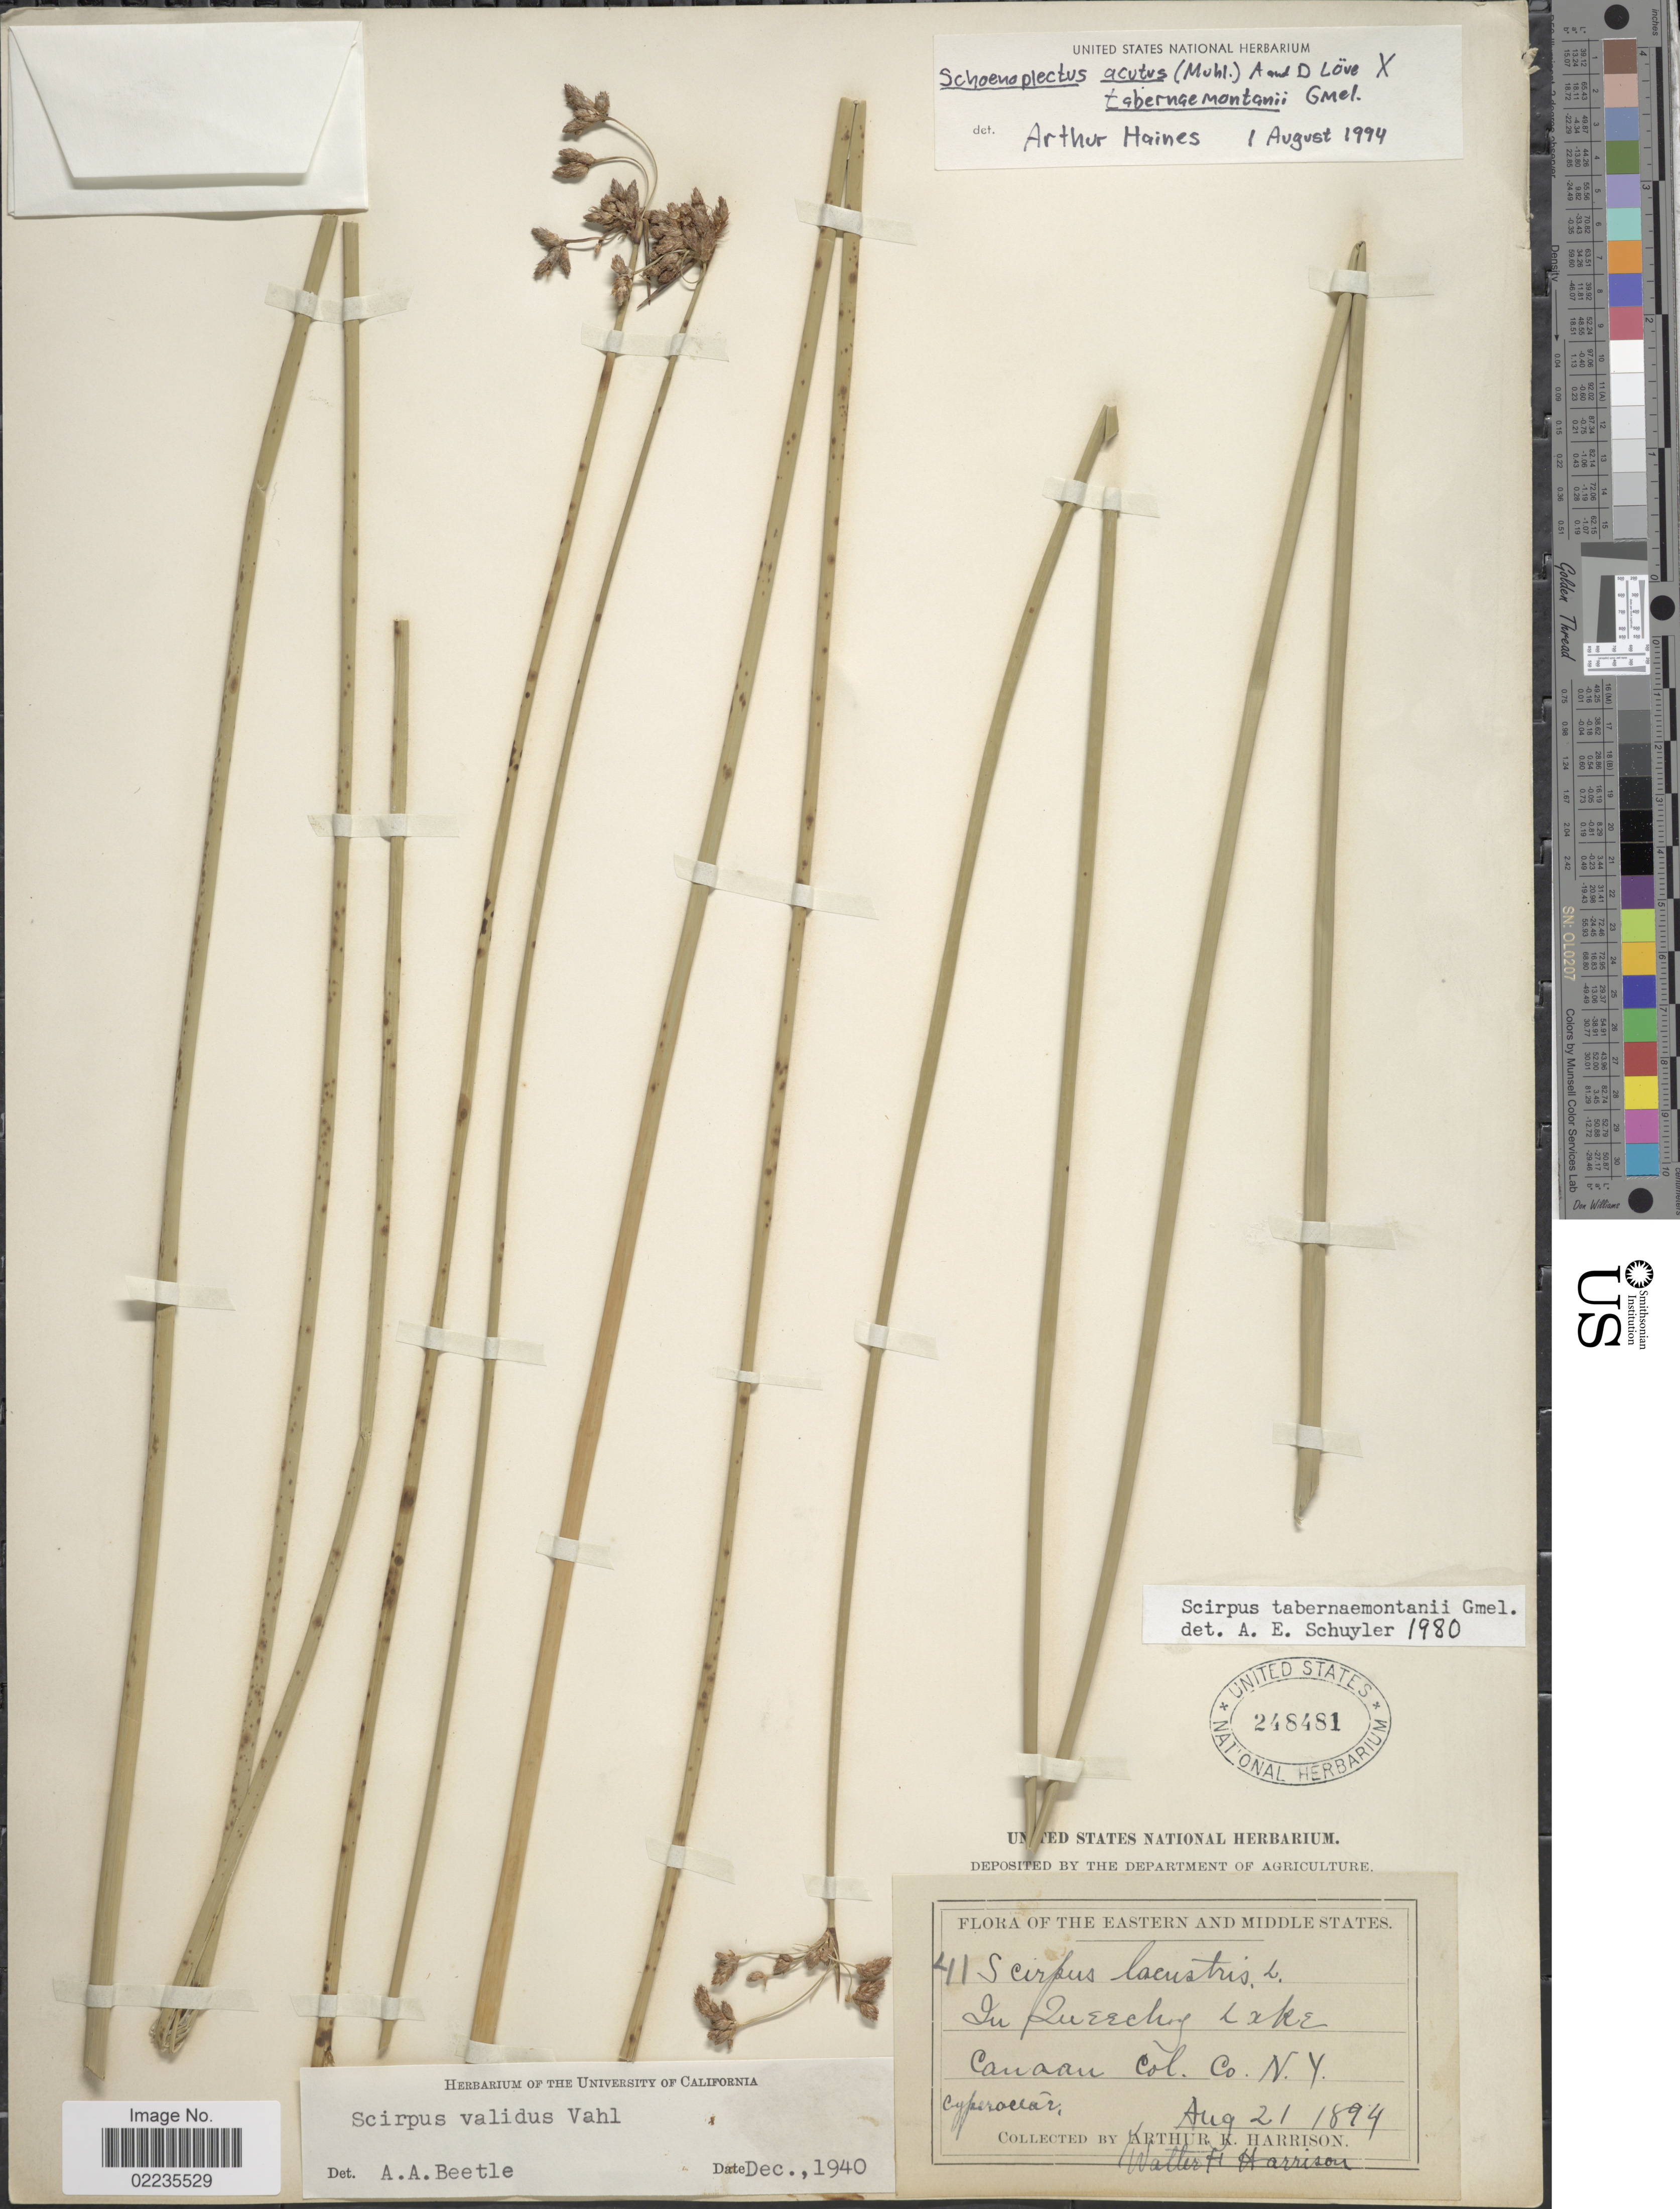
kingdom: Plantae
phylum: Tracheophyta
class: Liliopsida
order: Poales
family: Cyperaceae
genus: Schoenoplectus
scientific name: Schoenoplectus acutus x S. tabernaemontani (C.C. Gmel.) Palla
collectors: A. K. Harrison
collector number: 41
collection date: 1894-08-21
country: United States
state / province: New York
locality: Canaan Col. Co., N.Y., In Queechy Lake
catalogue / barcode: US 248481